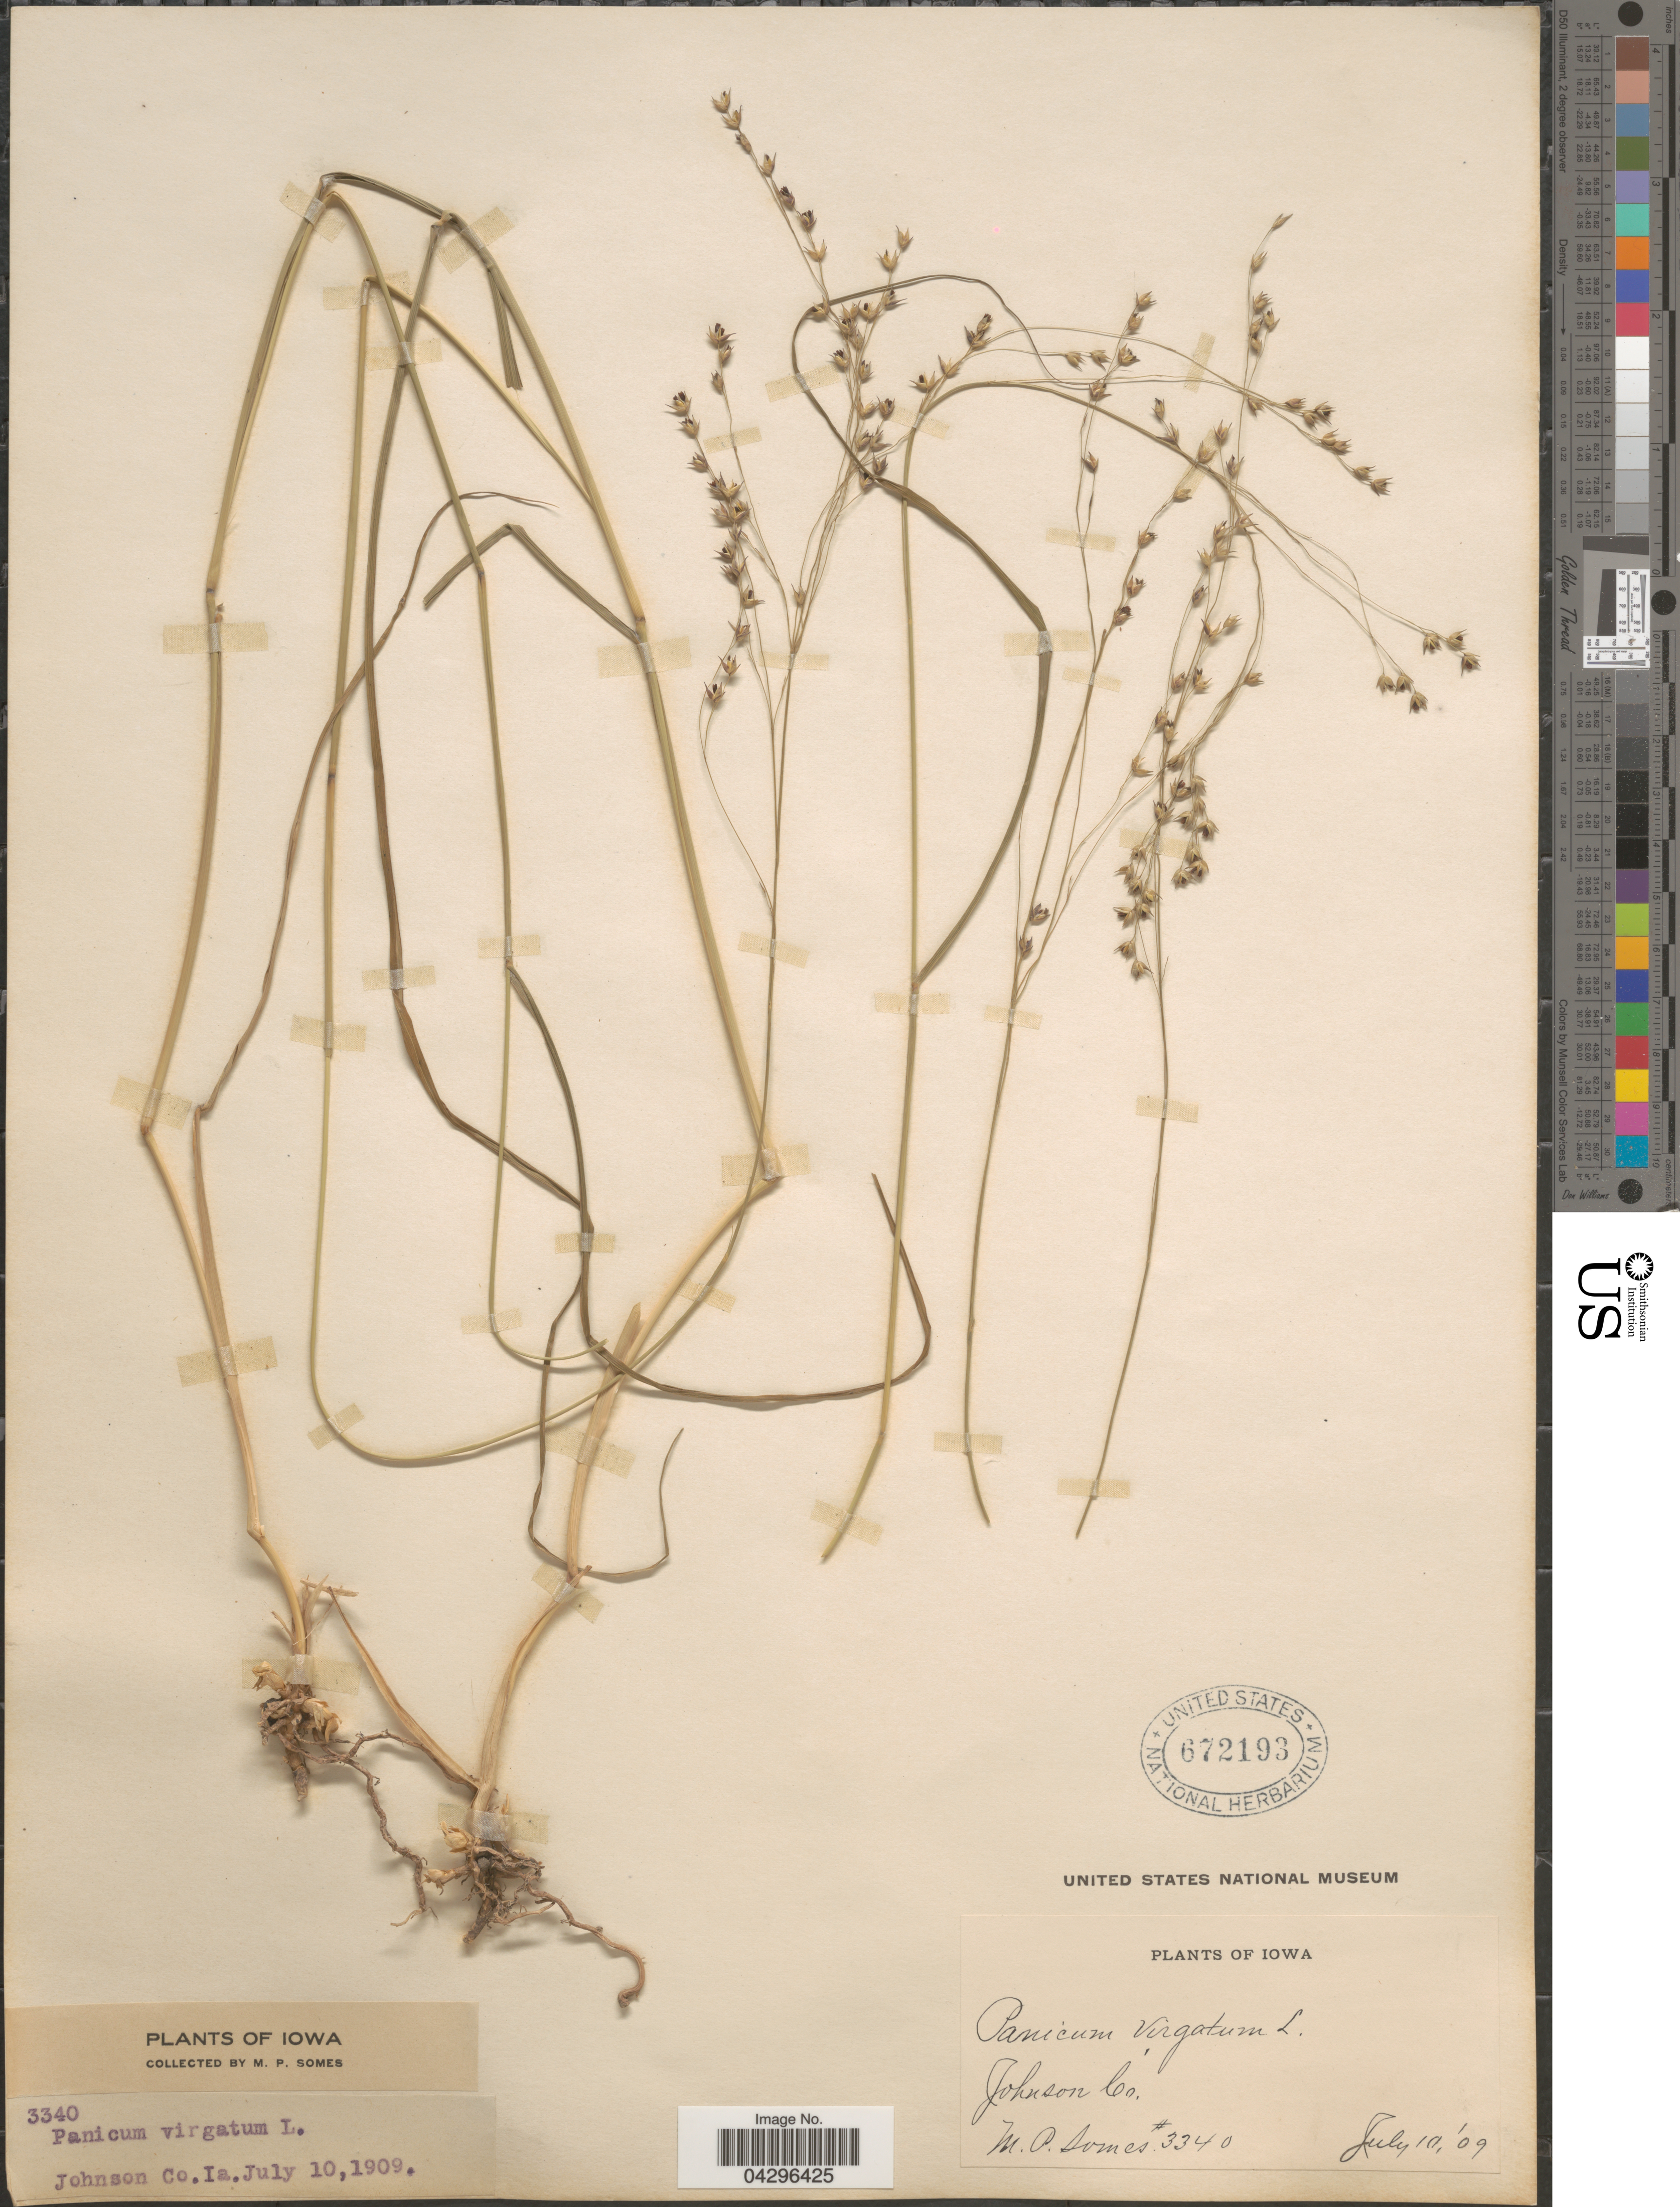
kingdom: Plantae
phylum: Tracheophyta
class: Liliopsida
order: Poales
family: Poaceae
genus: Panicum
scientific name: Panicum virgatum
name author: L.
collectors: M. Somes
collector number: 3340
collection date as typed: Transcribed d/m/y: 10/7/9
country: United States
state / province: Iowa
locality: Johnson Co.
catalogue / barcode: US 672193